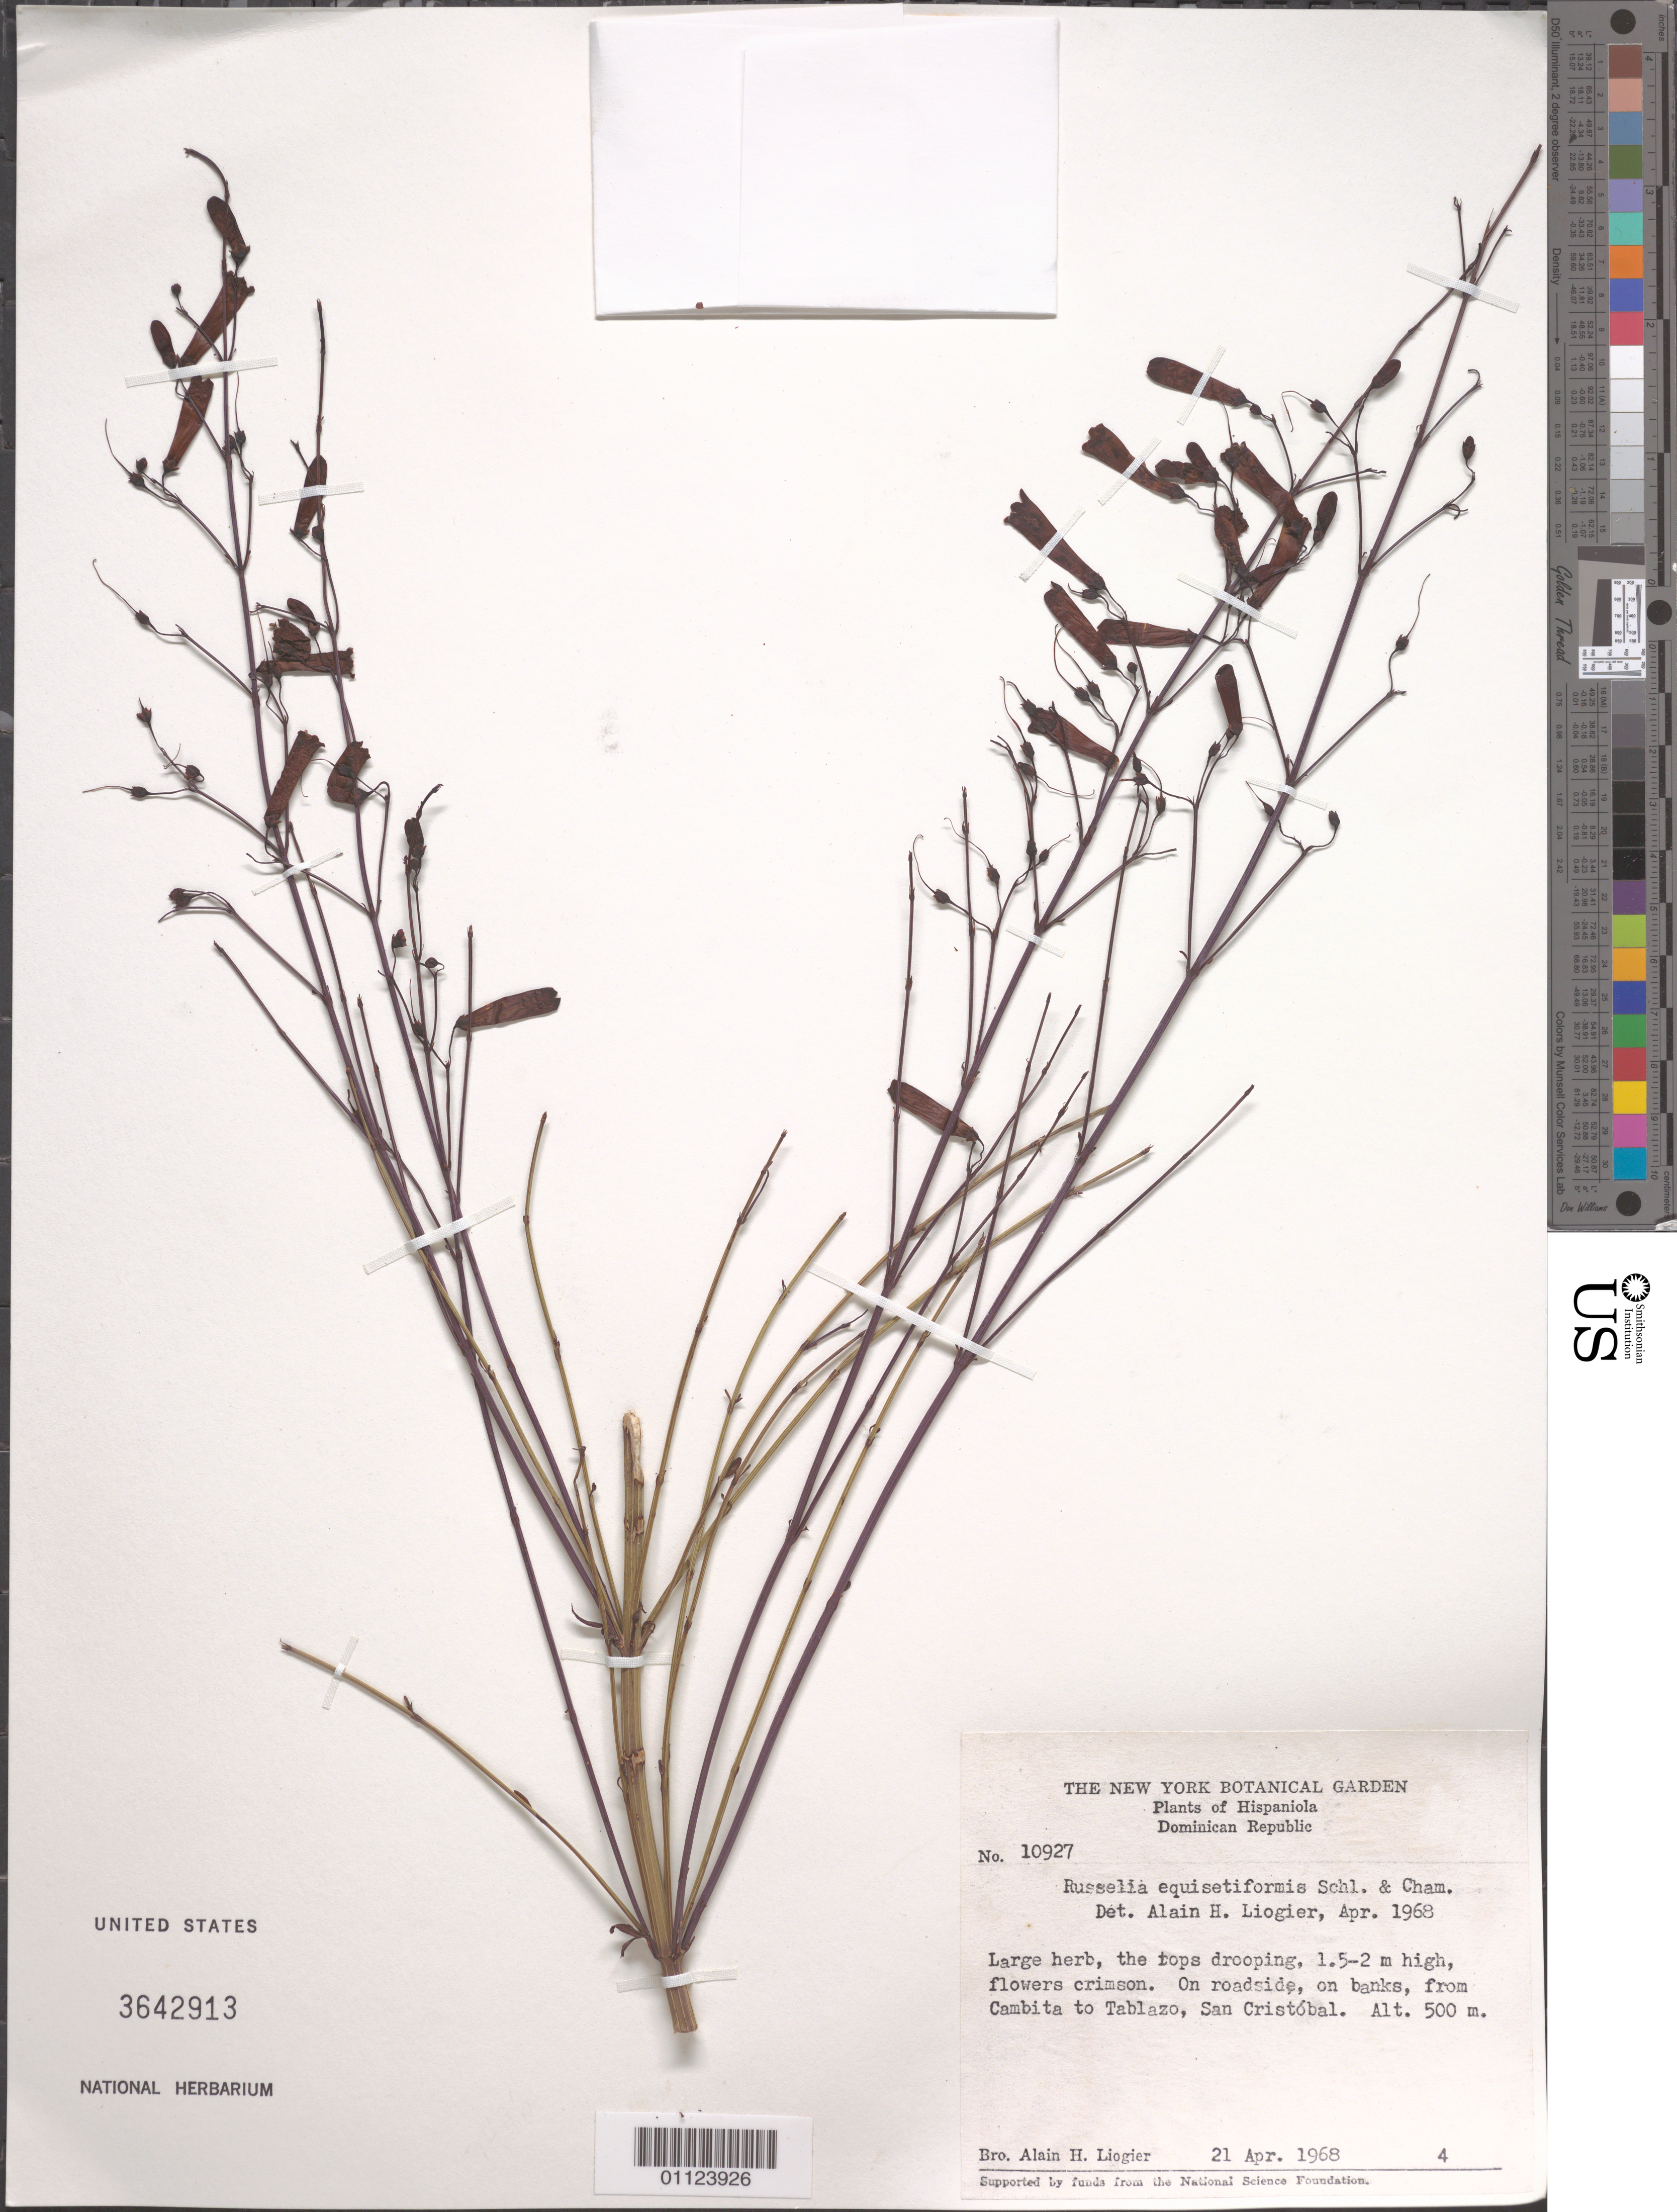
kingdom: Plantae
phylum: Tracheophyta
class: Magnoliopsida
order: Lamiales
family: Plantaginaceae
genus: Russelia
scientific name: Russelia equisetiformis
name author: Schltdl. & Cham.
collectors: A. H. Liogier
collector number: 10927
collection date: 1968-04-21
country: Dominican Republic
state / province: San Cristóbal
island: Hispaniola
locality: Cambita to Tablazo.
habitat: On roadside, on banks.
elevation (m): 500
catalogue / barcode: US 3642913